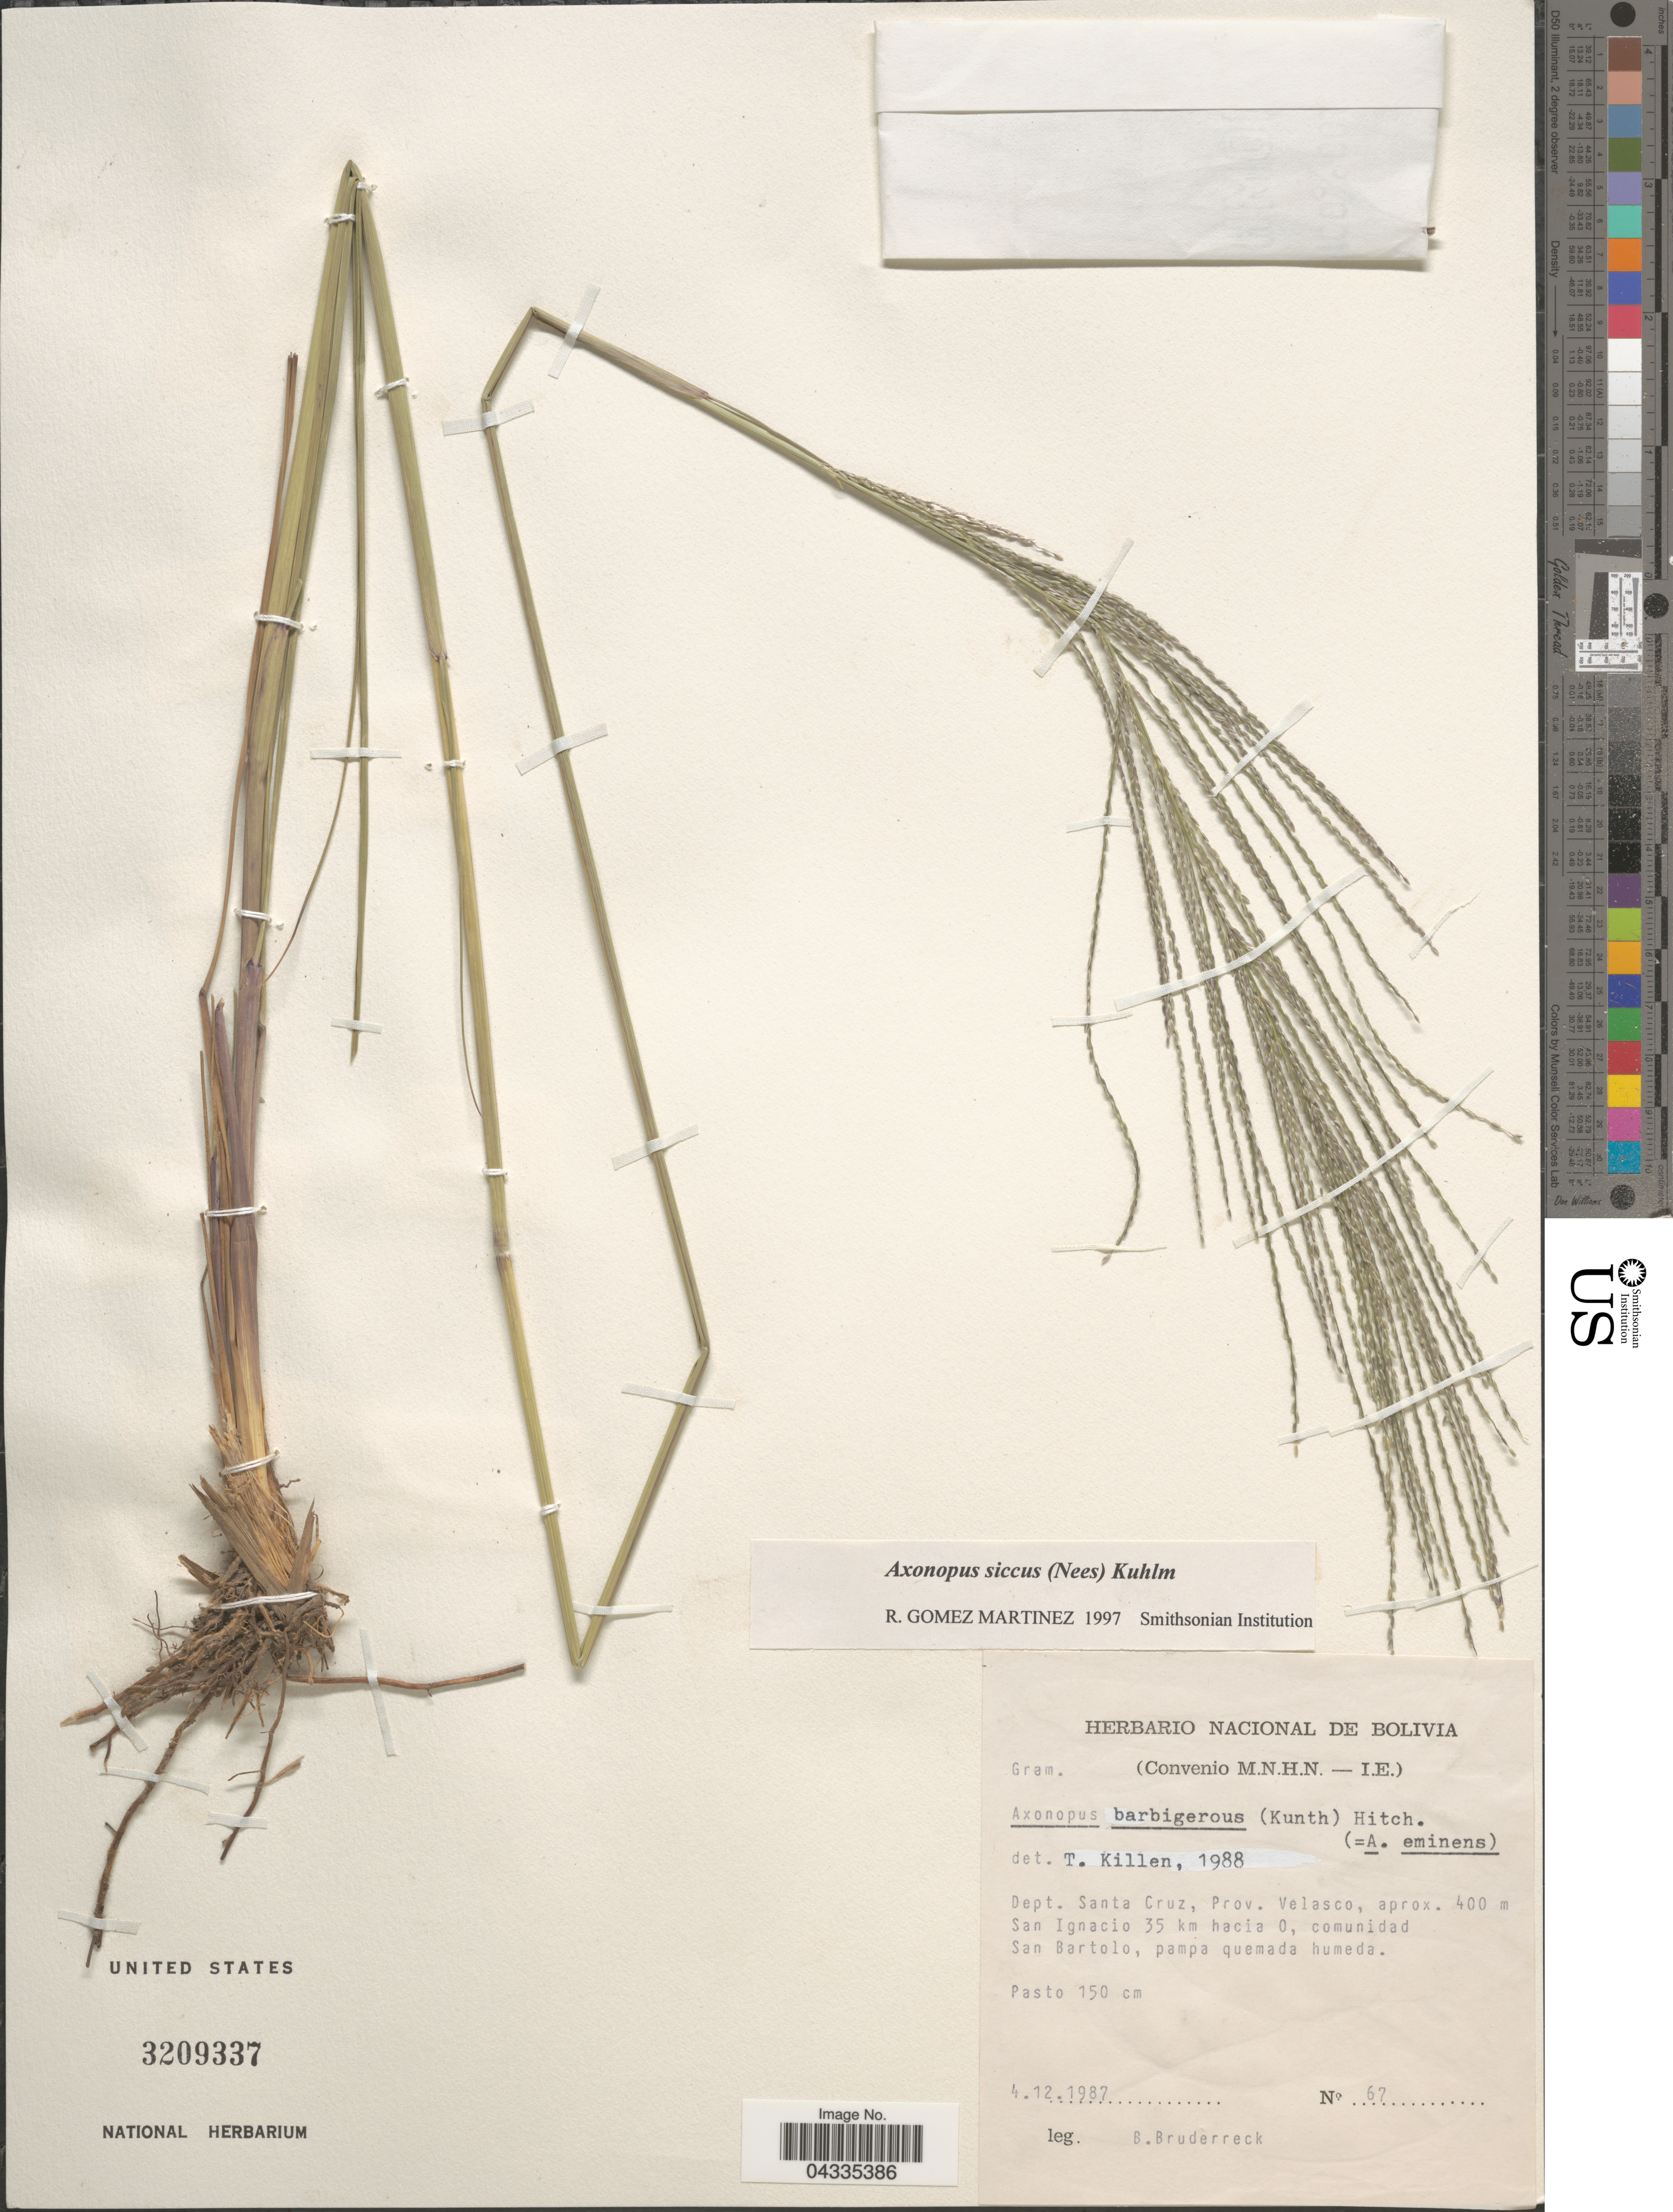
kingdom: Plantae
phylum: Tracheophyta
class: Liliopsida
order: Poales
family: Poaceae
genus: Axonopus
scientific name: Axonopus siccus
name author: (Nees) Kuhlm.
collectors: B. Bruderreck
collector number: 67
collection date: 1987-12-04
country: Bolivia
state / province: Santa Cruz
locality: Depto. Santa Cruz, Prov. Velasco, San Ignacio 35 km hacia O, comunidad San Bartolo, pampa quemada humeda.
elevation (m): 400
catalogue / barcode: US 3209337